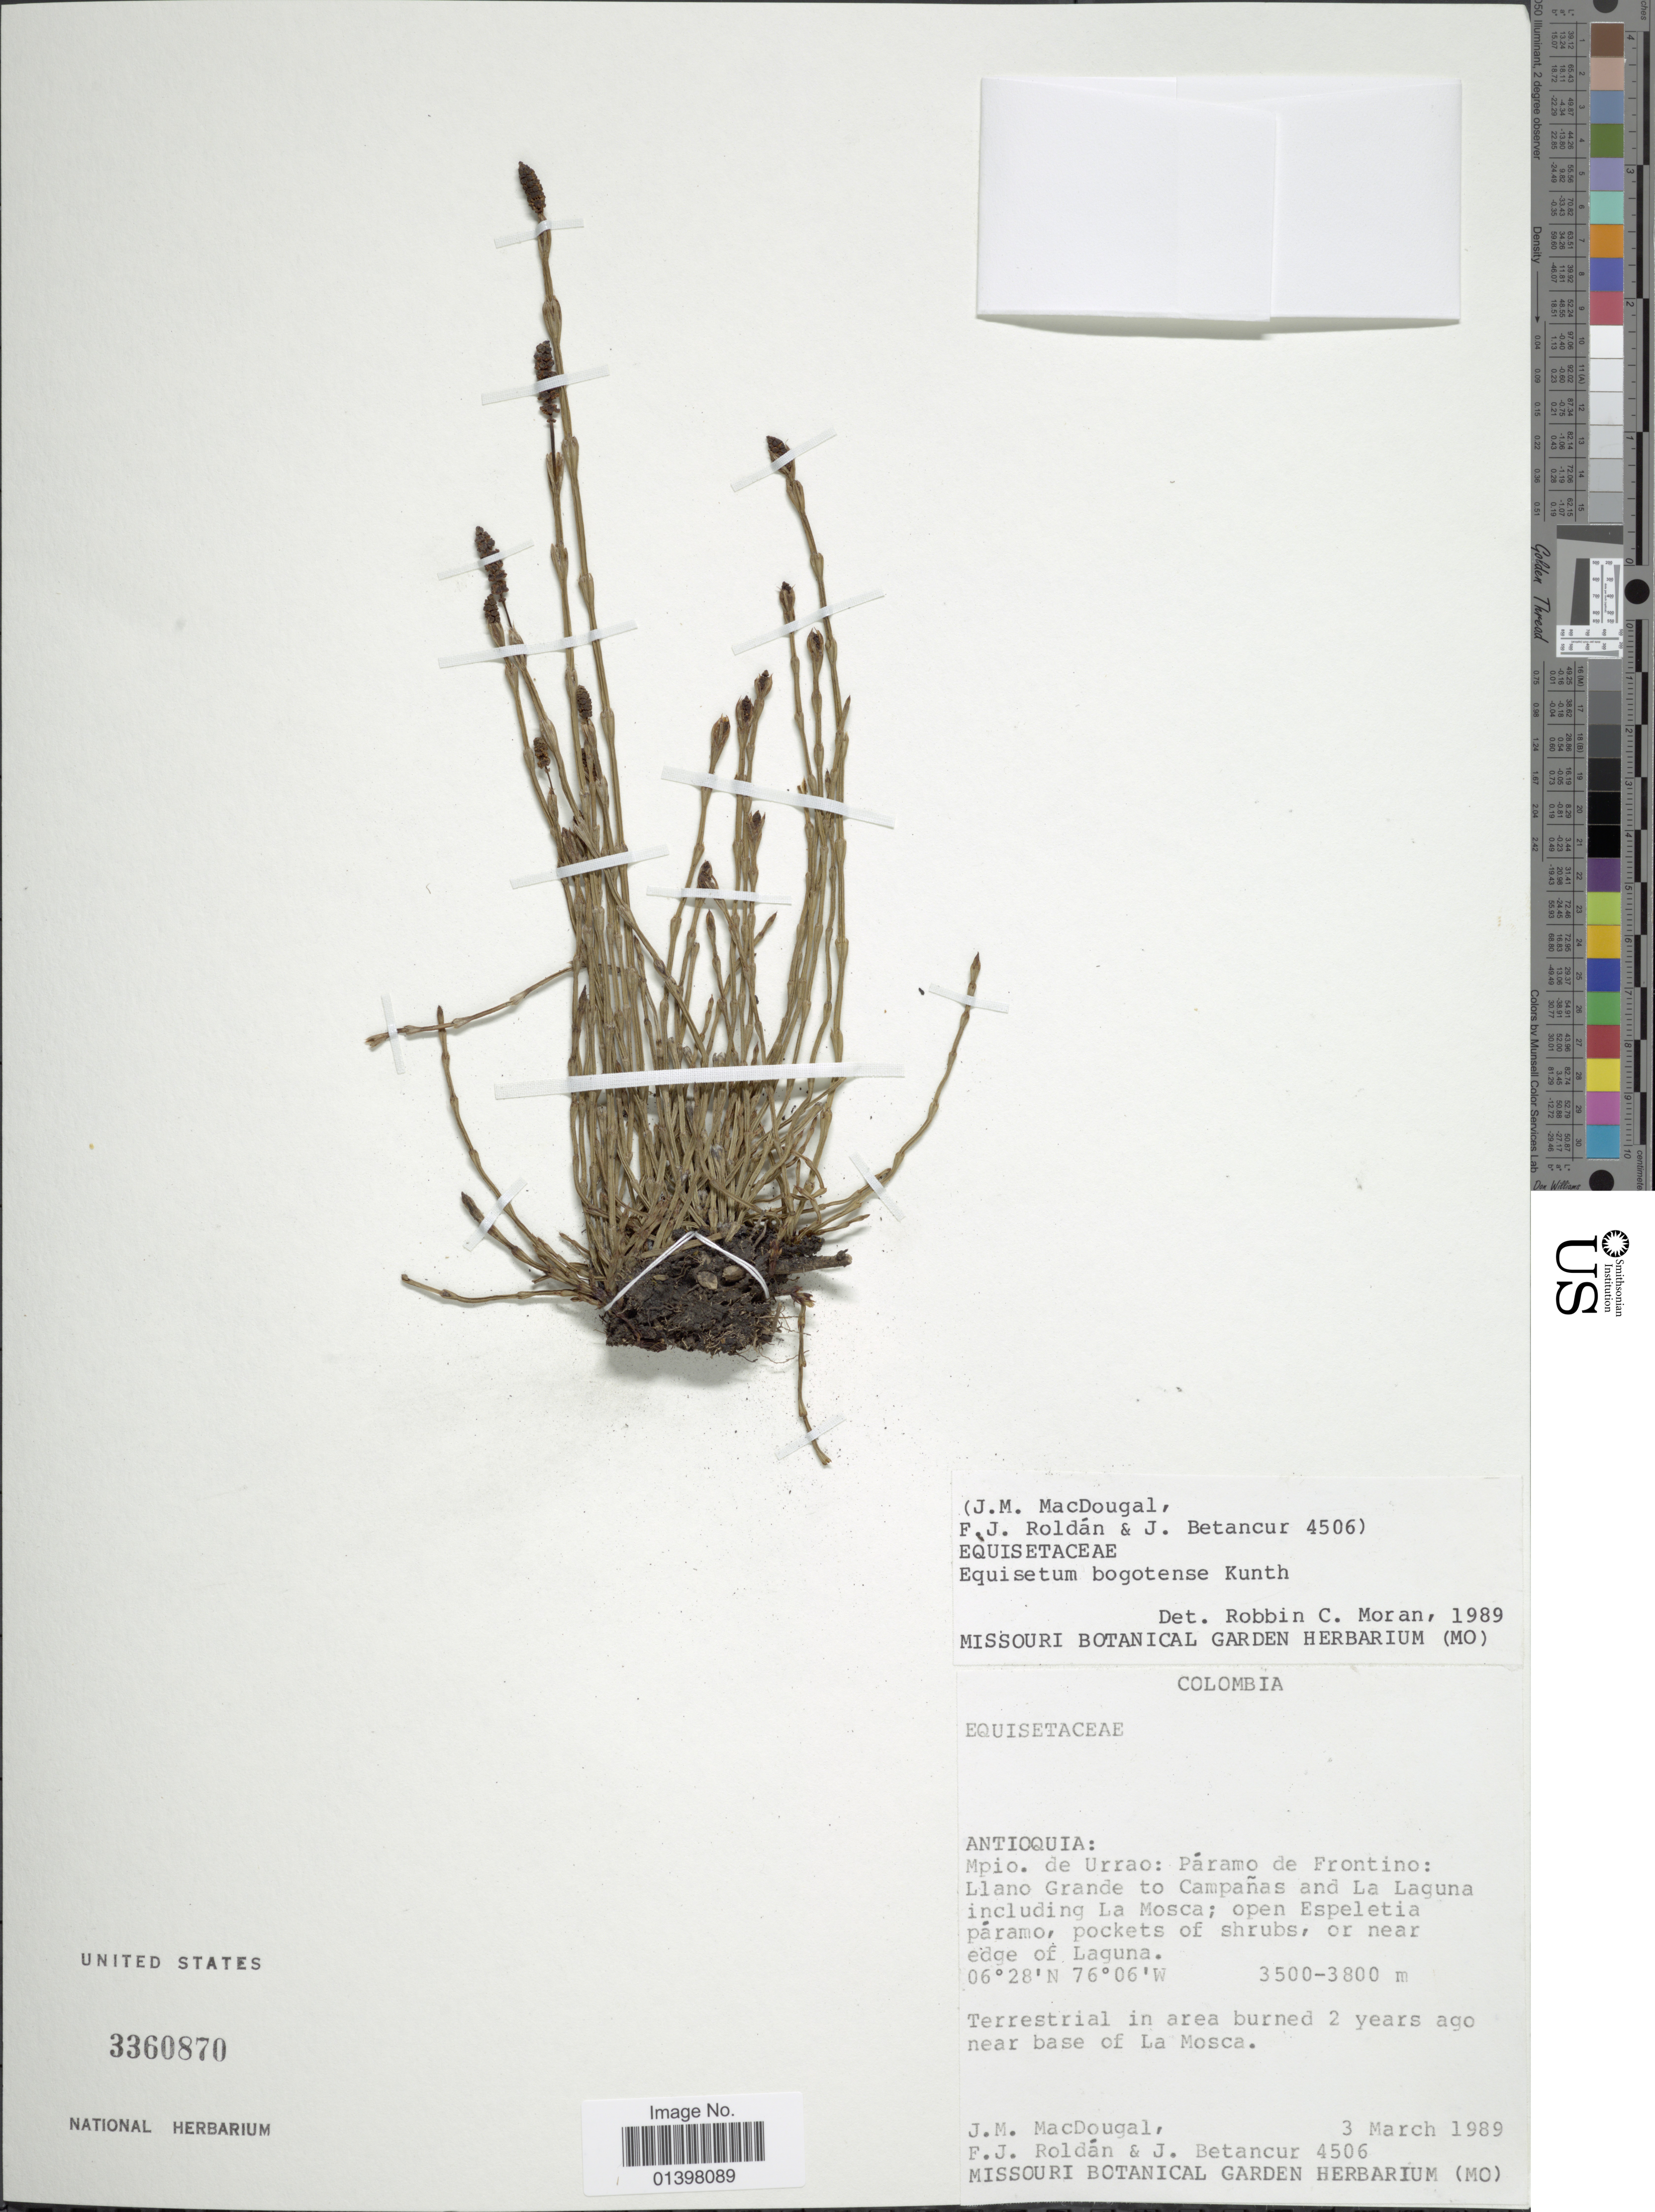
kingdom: Plantae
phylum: Tracheophyta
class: Polypodiopsida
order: Equisetales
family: Equisetaceae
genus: Equisetum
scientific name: Equisetum bogotense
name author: Kunth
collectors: J. M. MacDougal, F. J. Roldán & J. Betancur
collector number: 4506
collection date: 1989-03-03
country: Colombia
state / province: Antioquia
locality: Mpio de Urrao: Páramo de Frontino: LLano Grande to Campañas and La Laguna including La Mosca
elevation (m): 3500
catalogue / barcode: US 3360870